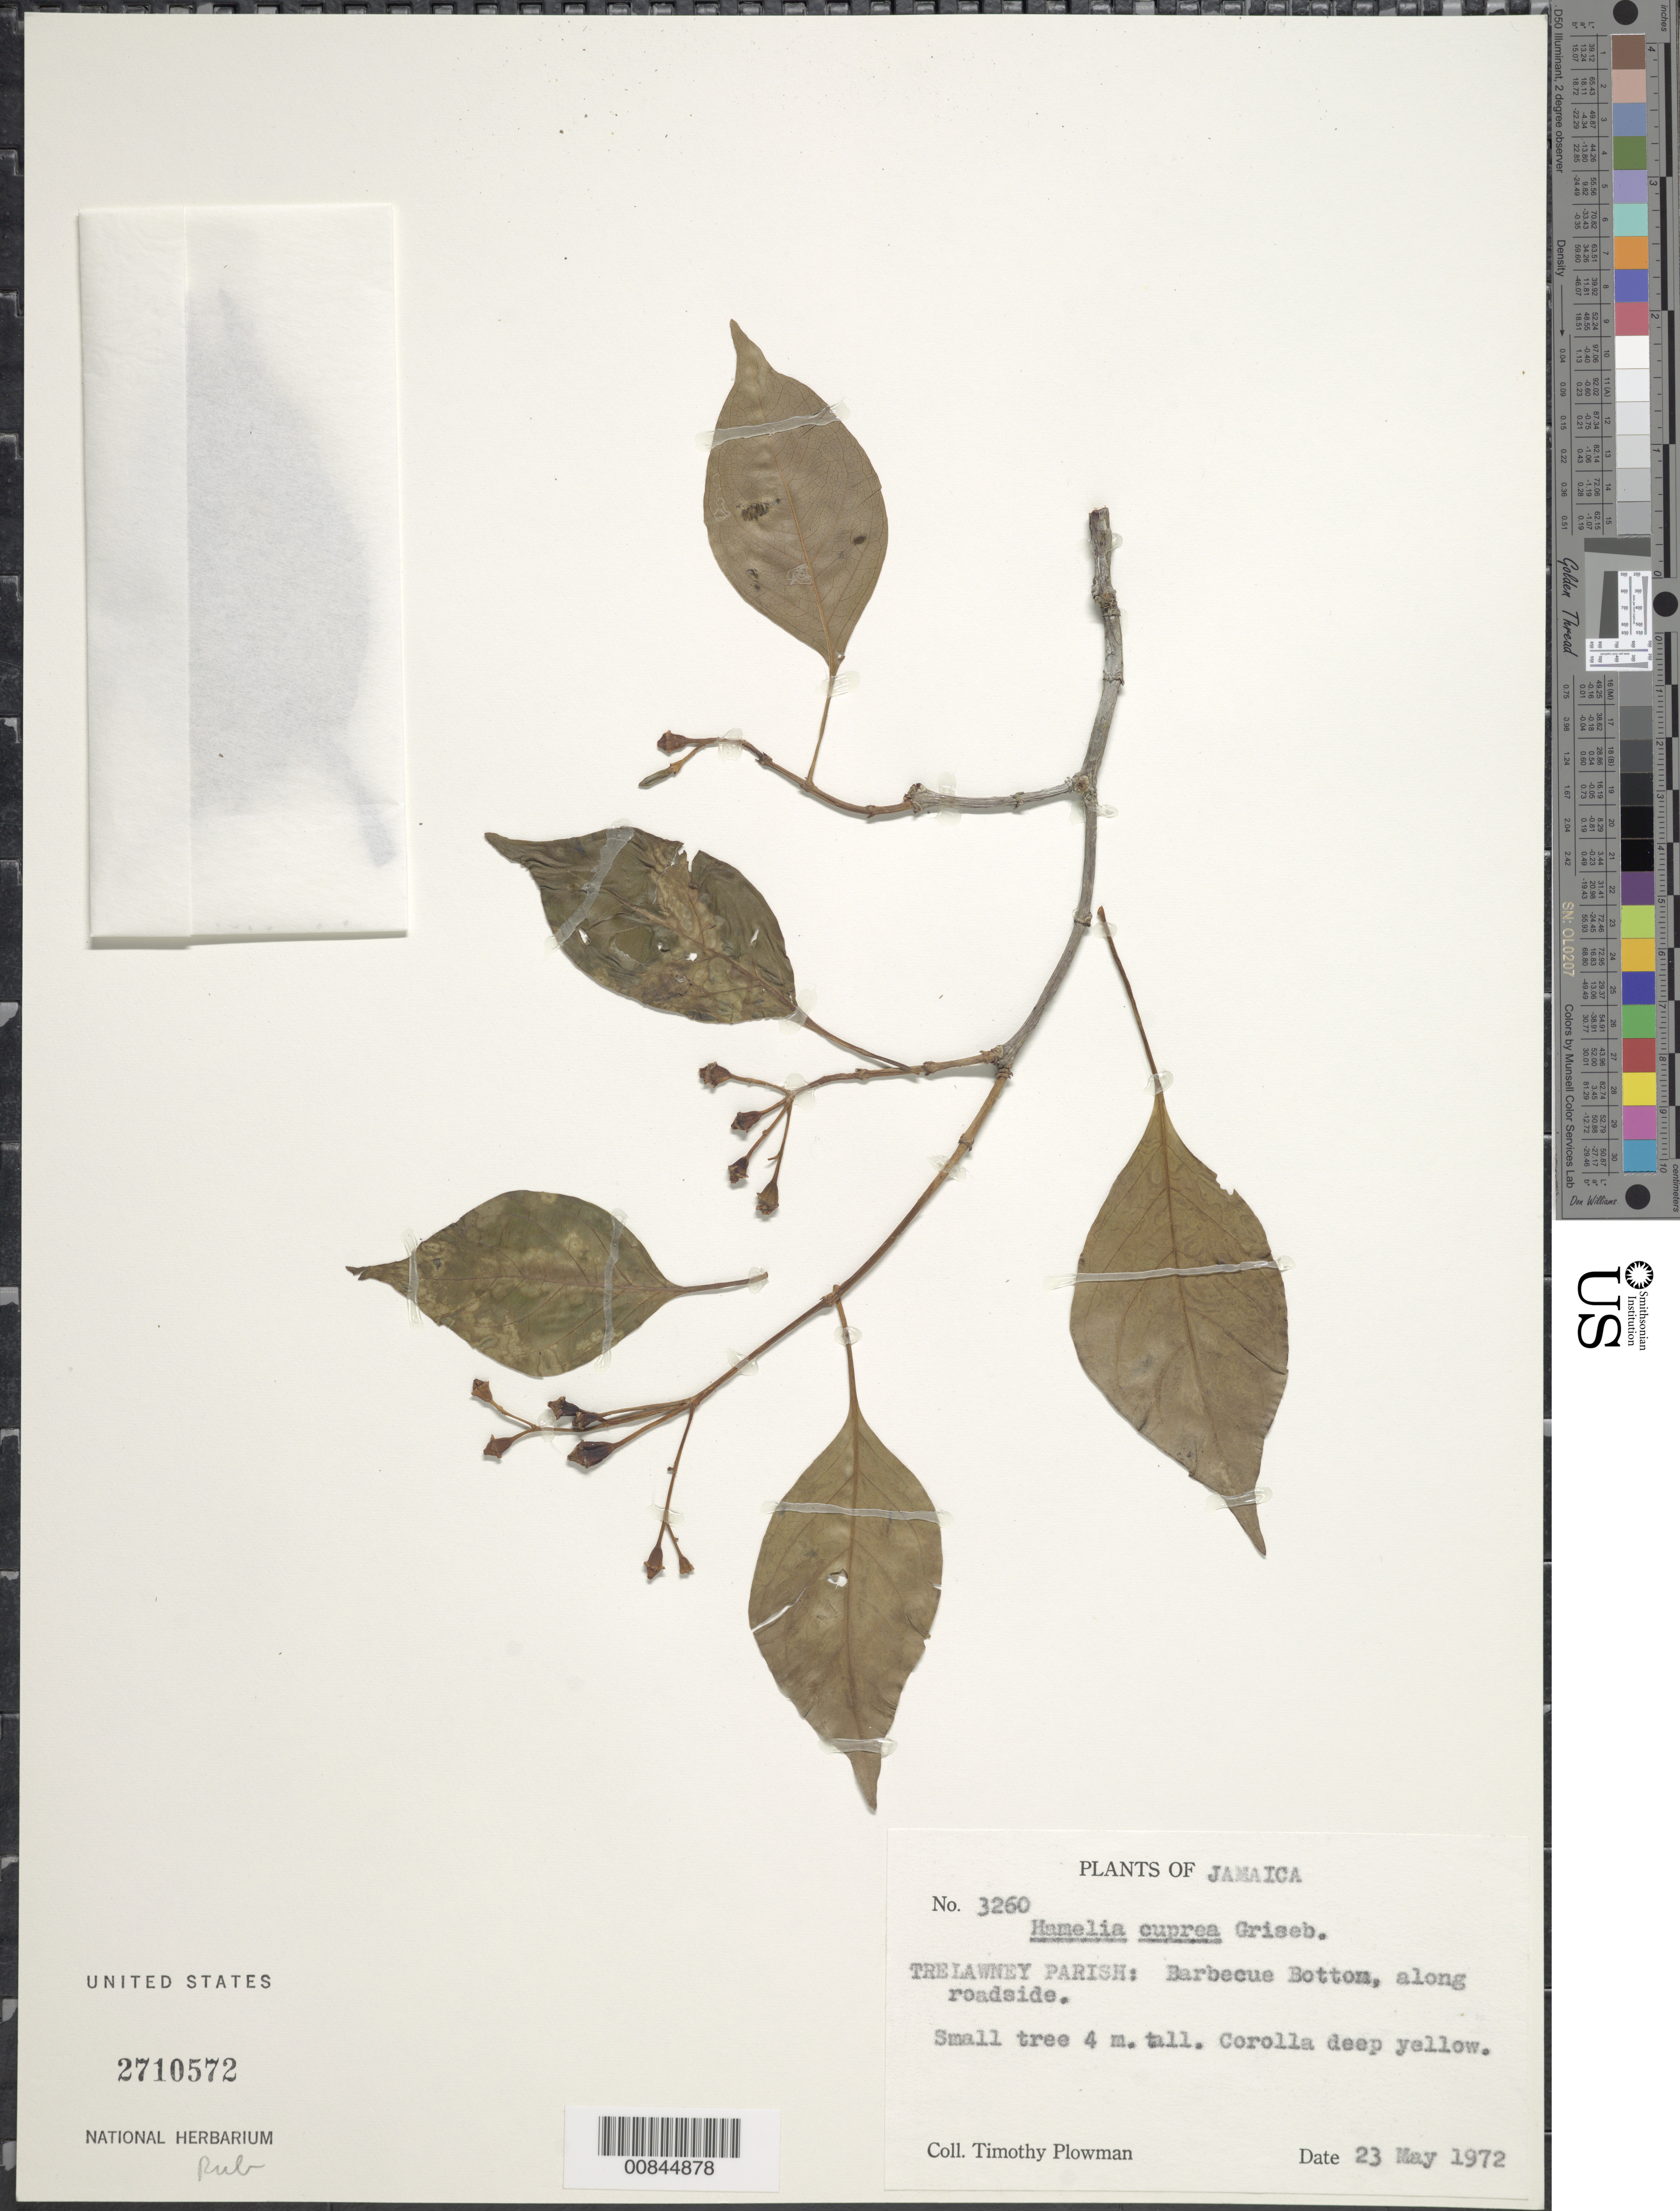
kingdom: Plantae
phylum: Tracheophyta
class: Magnoliopsida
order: Gentianales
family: Rubiaceae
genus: Hamelia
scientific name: Hamelia cuprea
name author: Griseb.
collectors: T. Plowman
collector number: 3260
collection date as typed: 23 May 1972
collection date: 1972-05-23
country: Jamaica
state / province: Trelawny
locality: Barbecue Bottom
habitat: Along roadside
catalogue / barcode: US 2710572